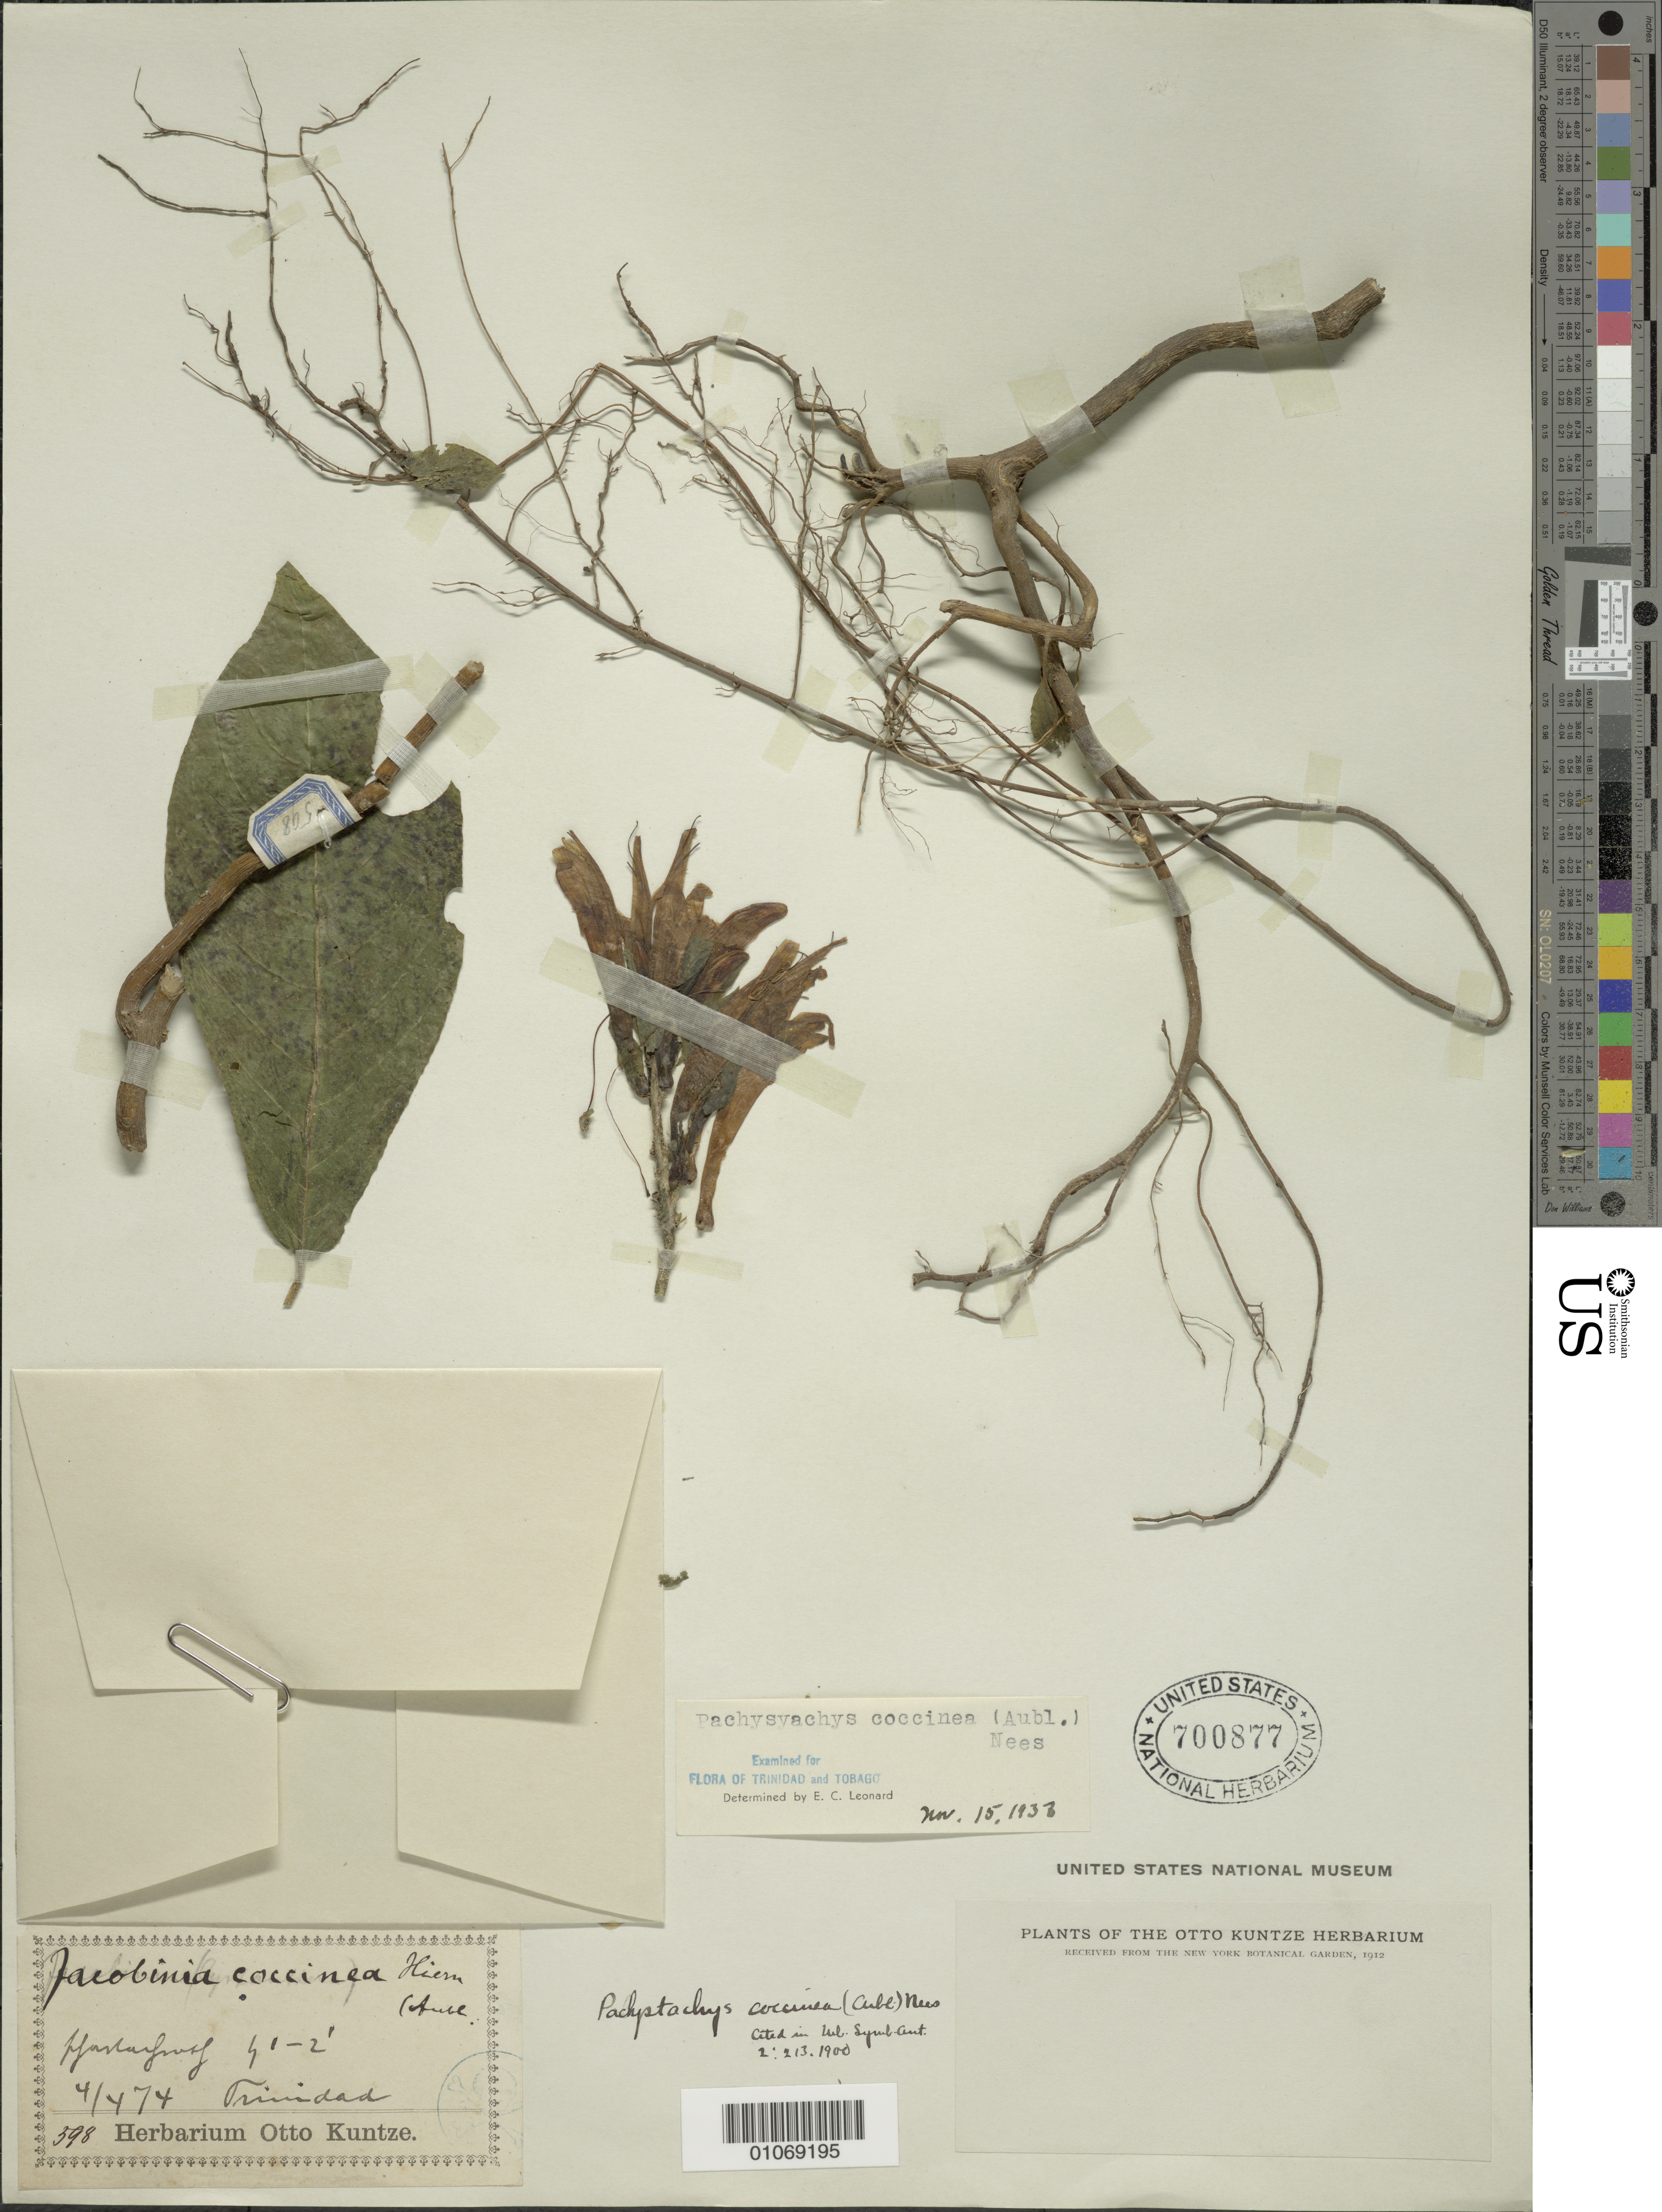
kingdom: Plantae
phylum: Tracheophyta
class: Magnoliopsida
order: Lamiales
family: Acanthaceae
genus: Pachystachys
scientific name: Pachystachys spicata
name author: (Ruiz & Pav.) Wassh.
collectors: C.E.O. Kuntze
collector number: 598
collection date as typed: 04 Apr 1874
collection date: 1874-04-04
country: Trinidad and Tobago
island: Trinidad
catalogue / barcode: US 700877